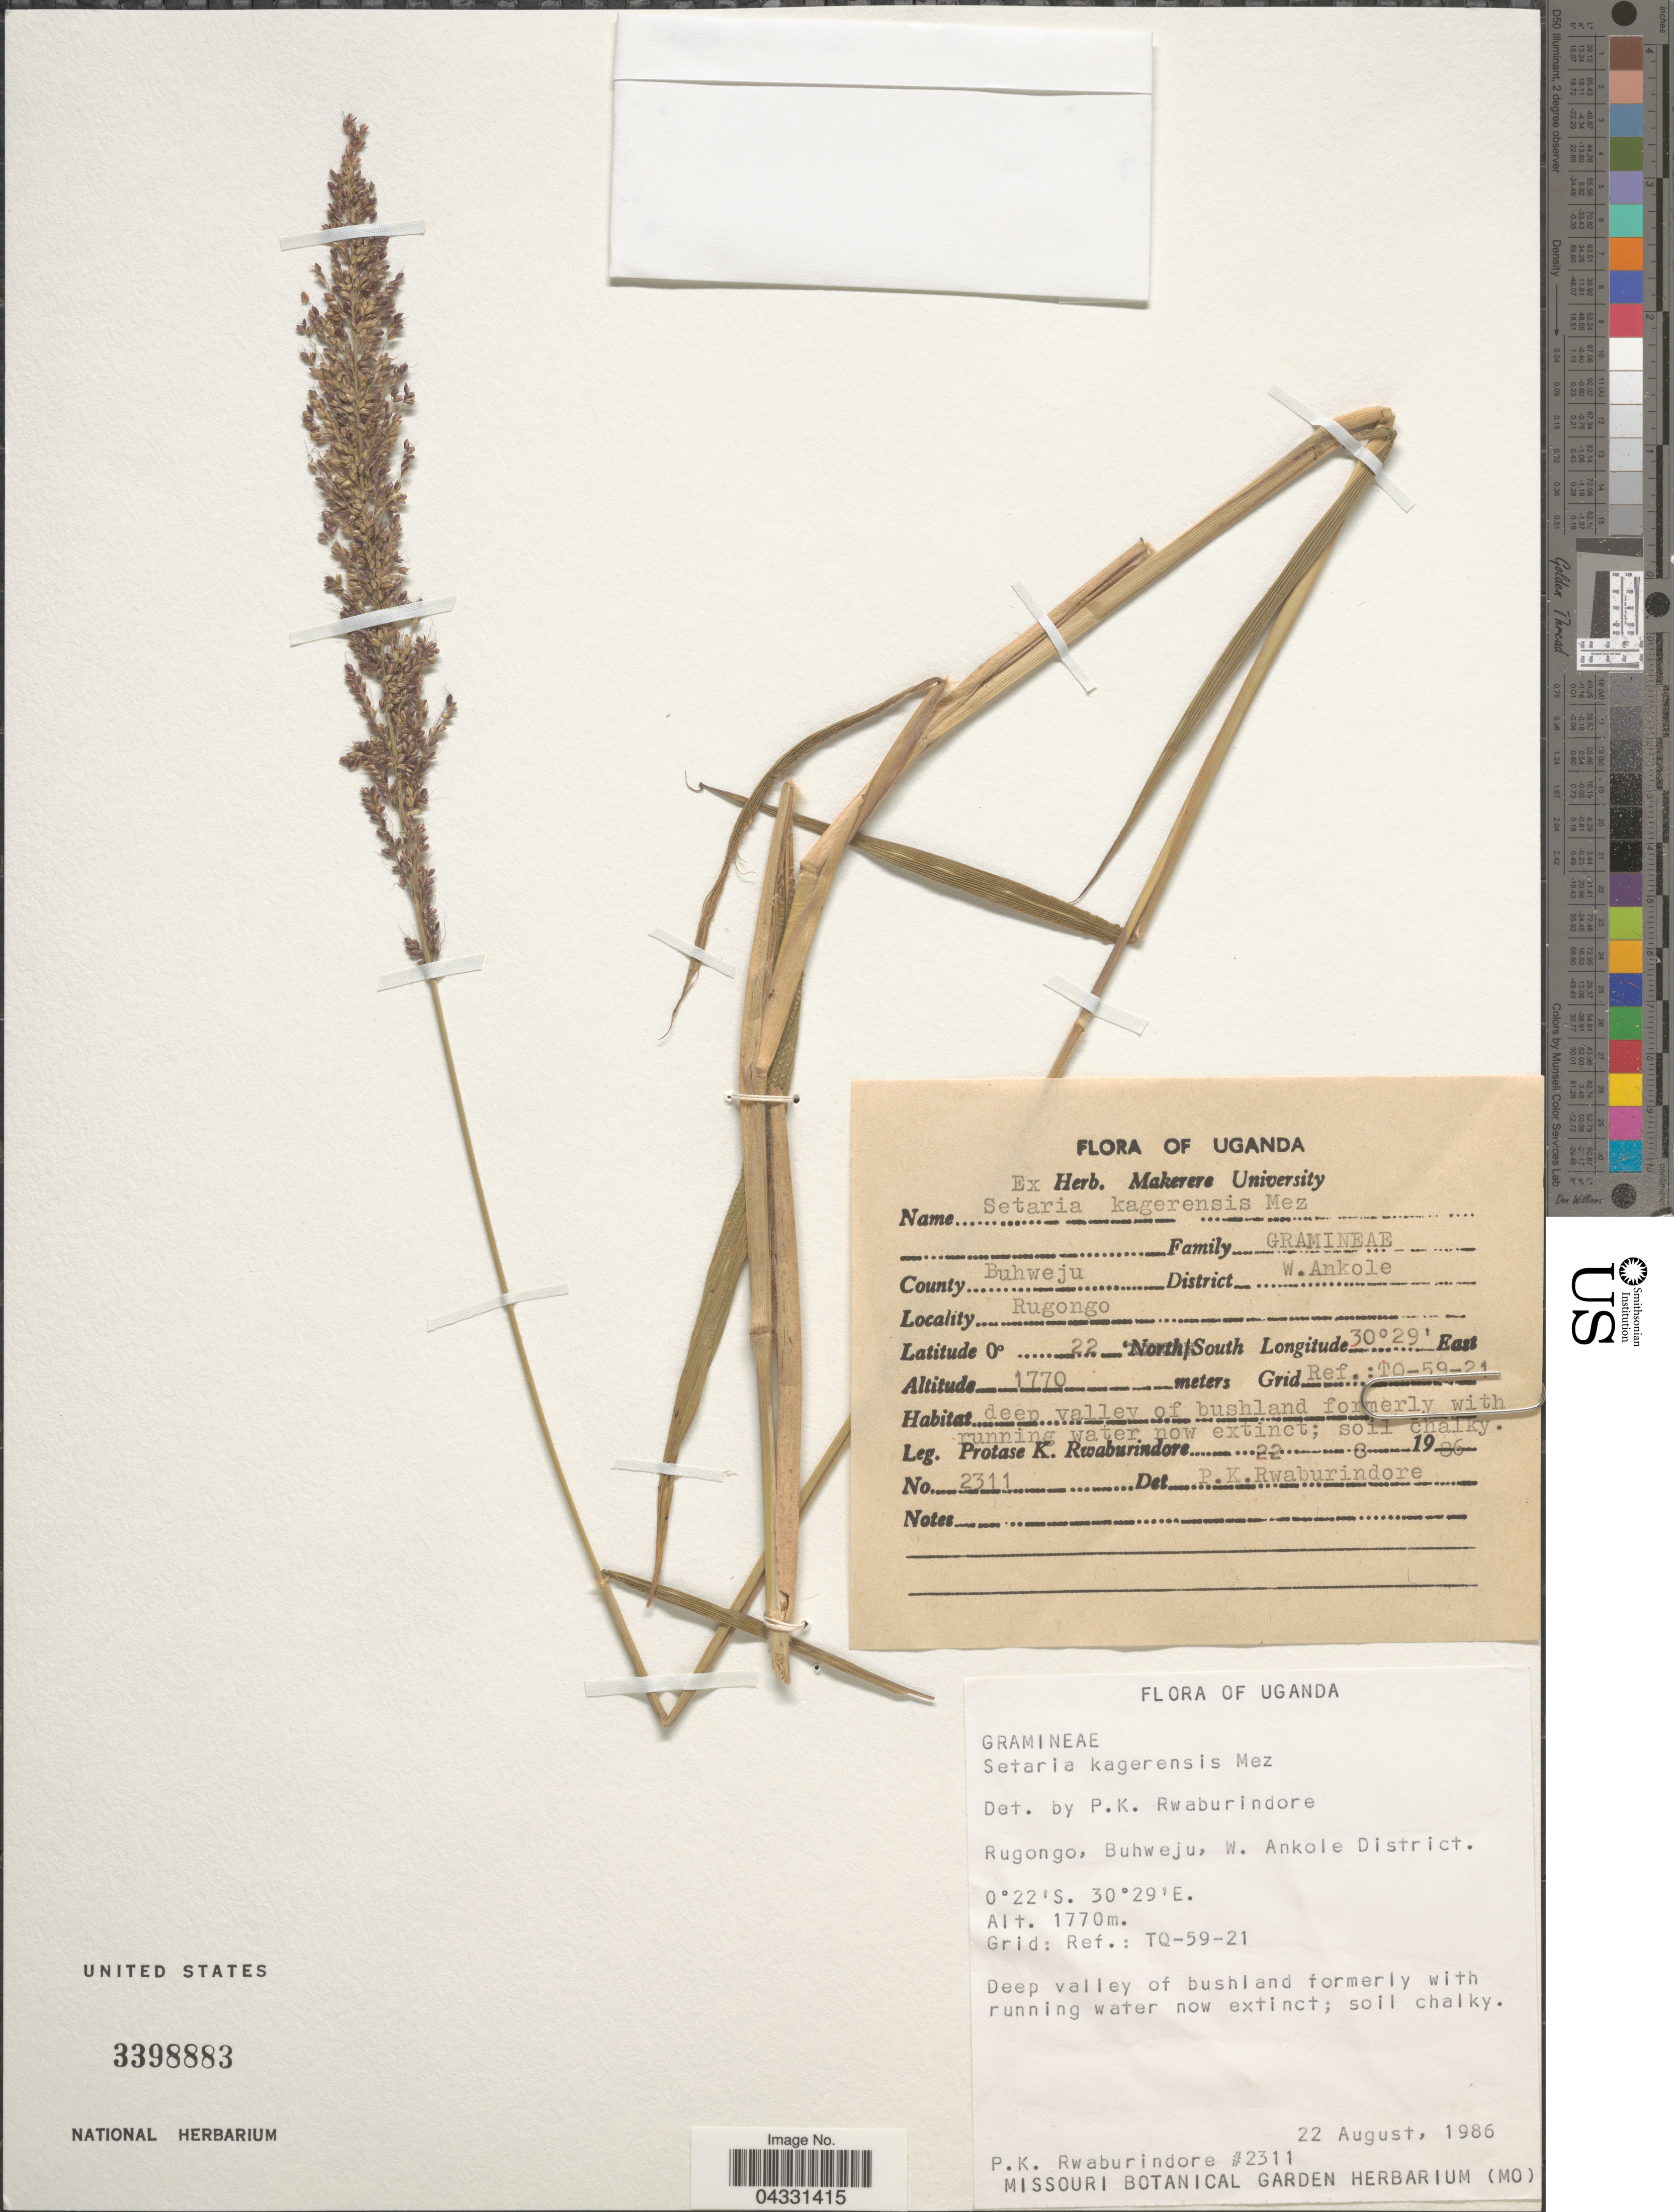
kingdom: Plantae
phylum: Tracheophyta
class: Liliopsida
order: Poales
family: Poaceae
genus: Setaria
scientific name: Setaria kagerensis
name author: Mez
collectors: P. Rwaburindore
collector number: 2311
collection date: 1986-08-22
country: Uganda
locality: Rugongo, Buhwejo, W. Ankole District. Grid: Ref: TQ-59-21. County Buhweju.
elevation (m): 1770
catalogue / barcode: US 3398883